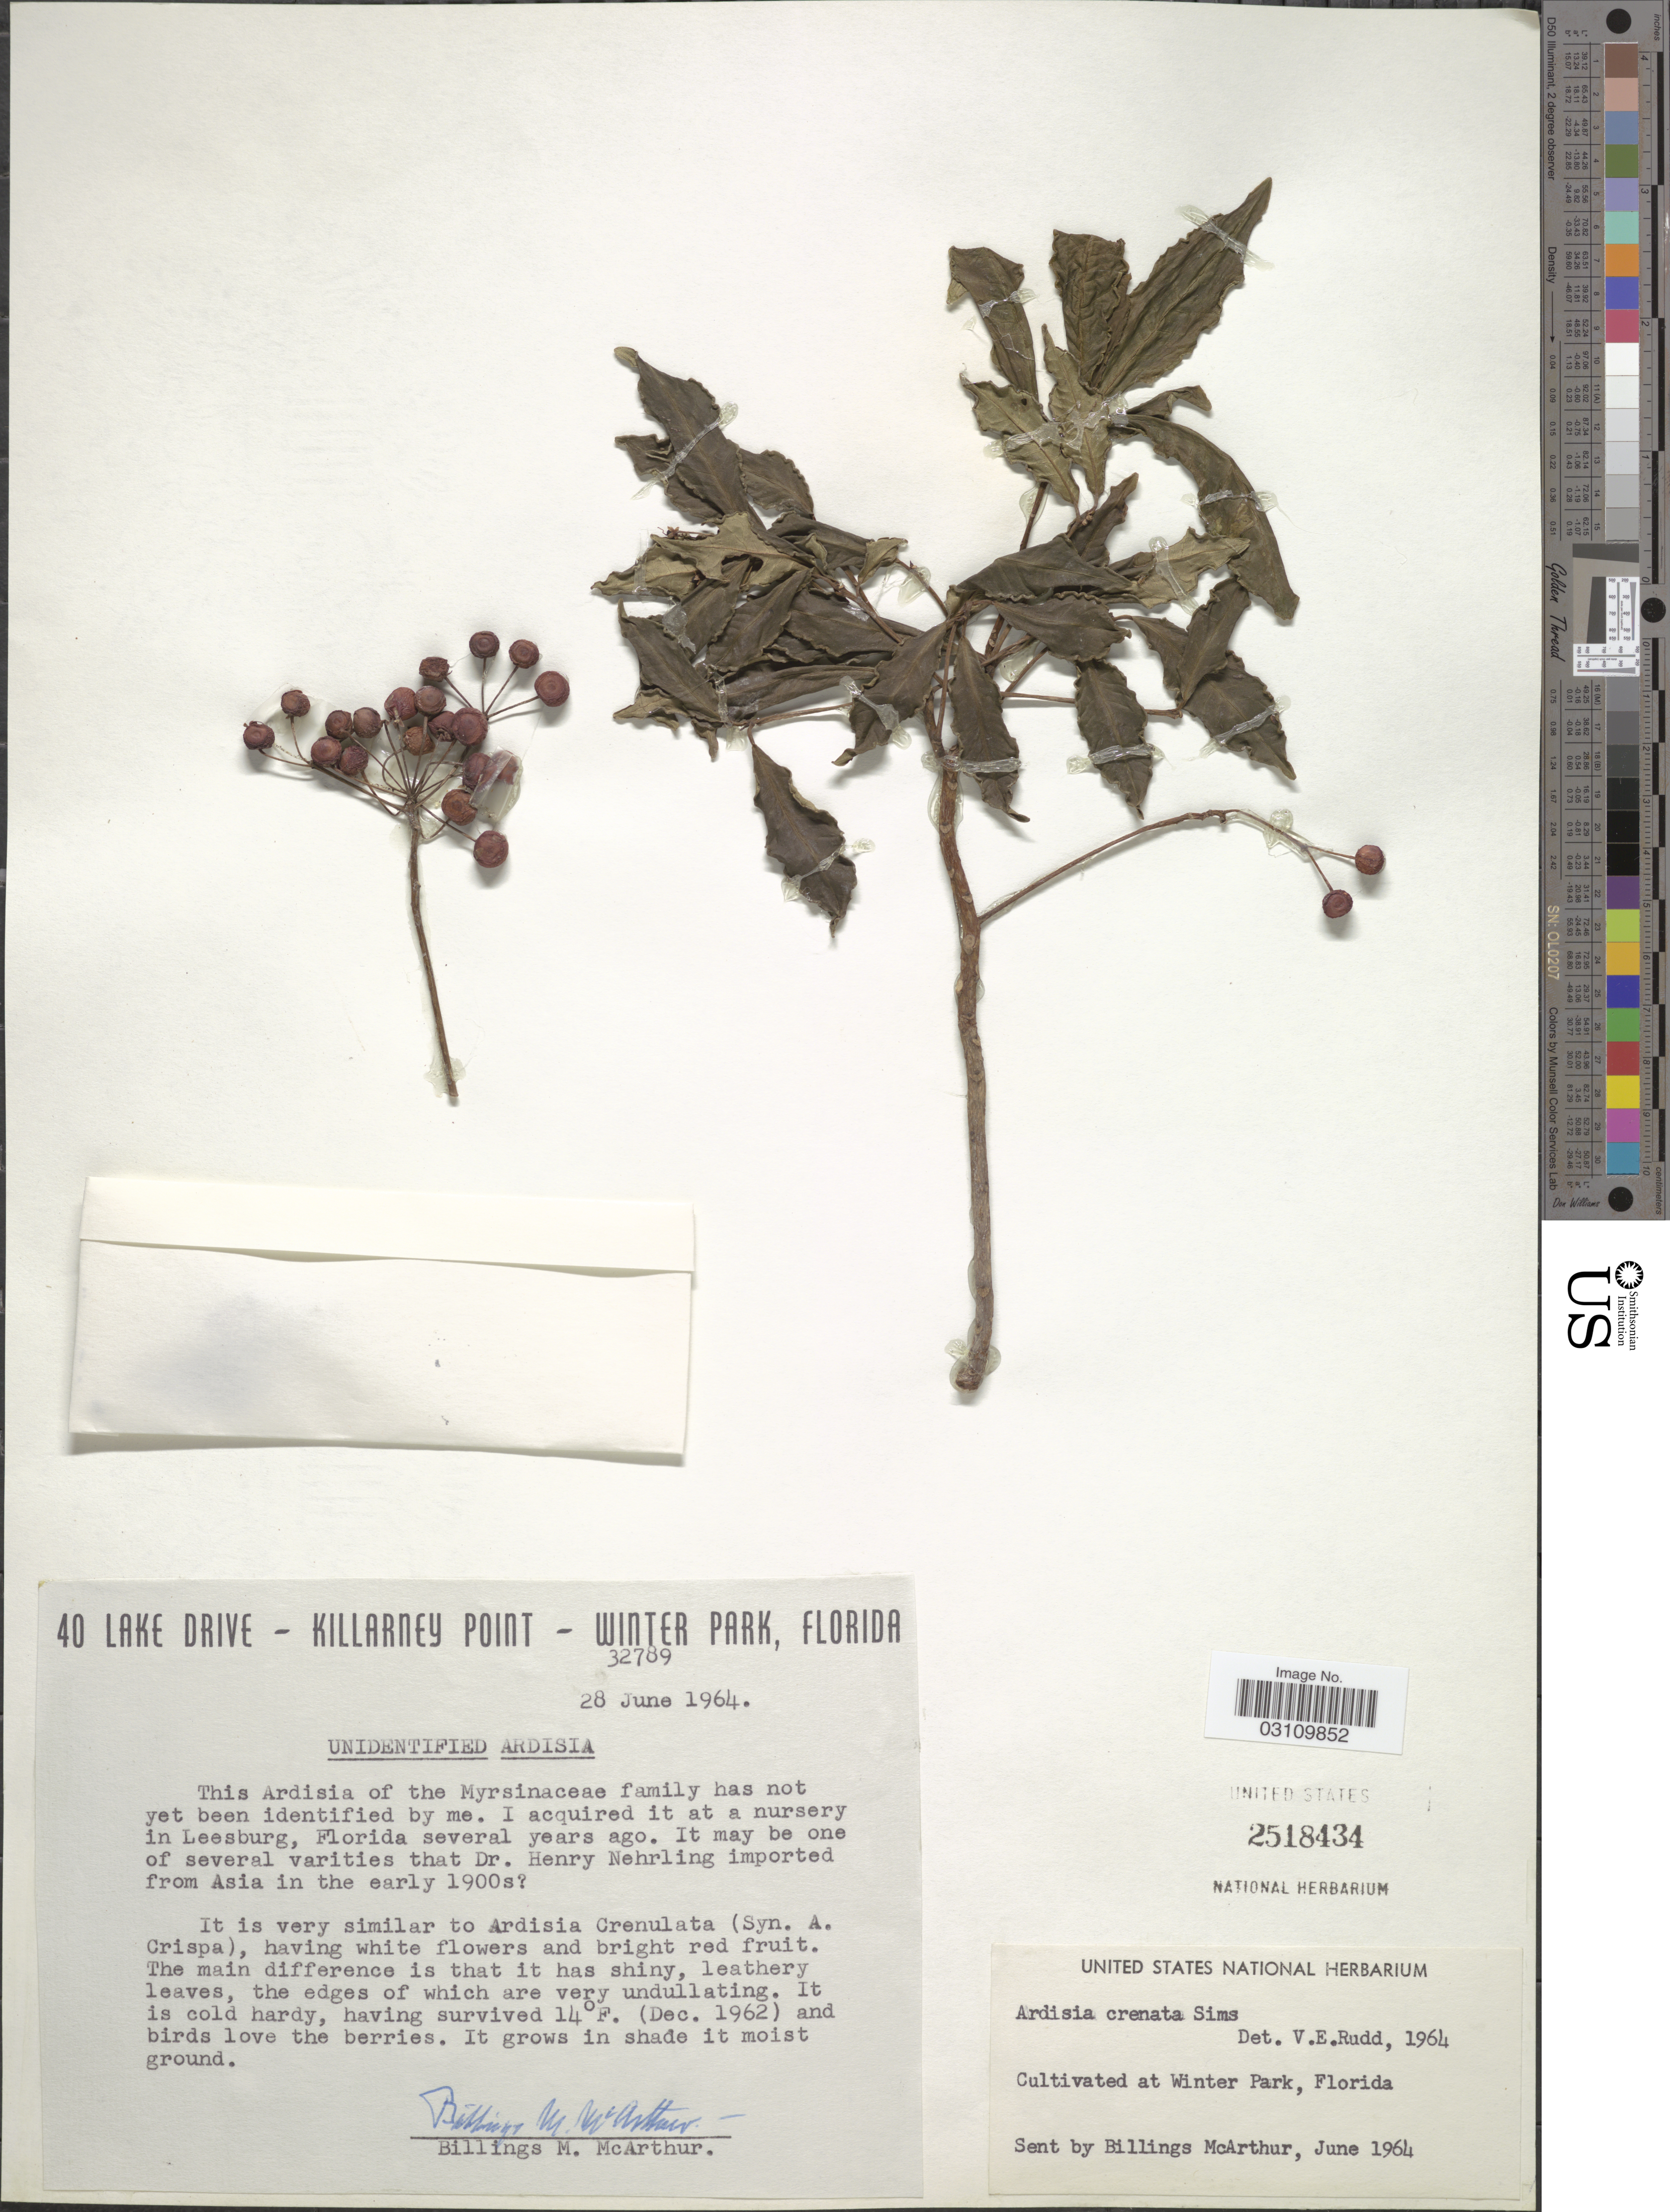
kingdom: Plantae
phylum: Tracheophyta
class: Magnoliopsida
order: Ericales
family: Primulaceae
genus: Ardisia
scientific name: Ardisia crenata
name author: Sims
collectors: B. McArthur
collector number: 32789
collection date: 1964-06-28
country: United States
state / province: Florida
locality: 40 Lake Drive - Killarney Point - Winter Park.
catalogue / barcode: US 2518434